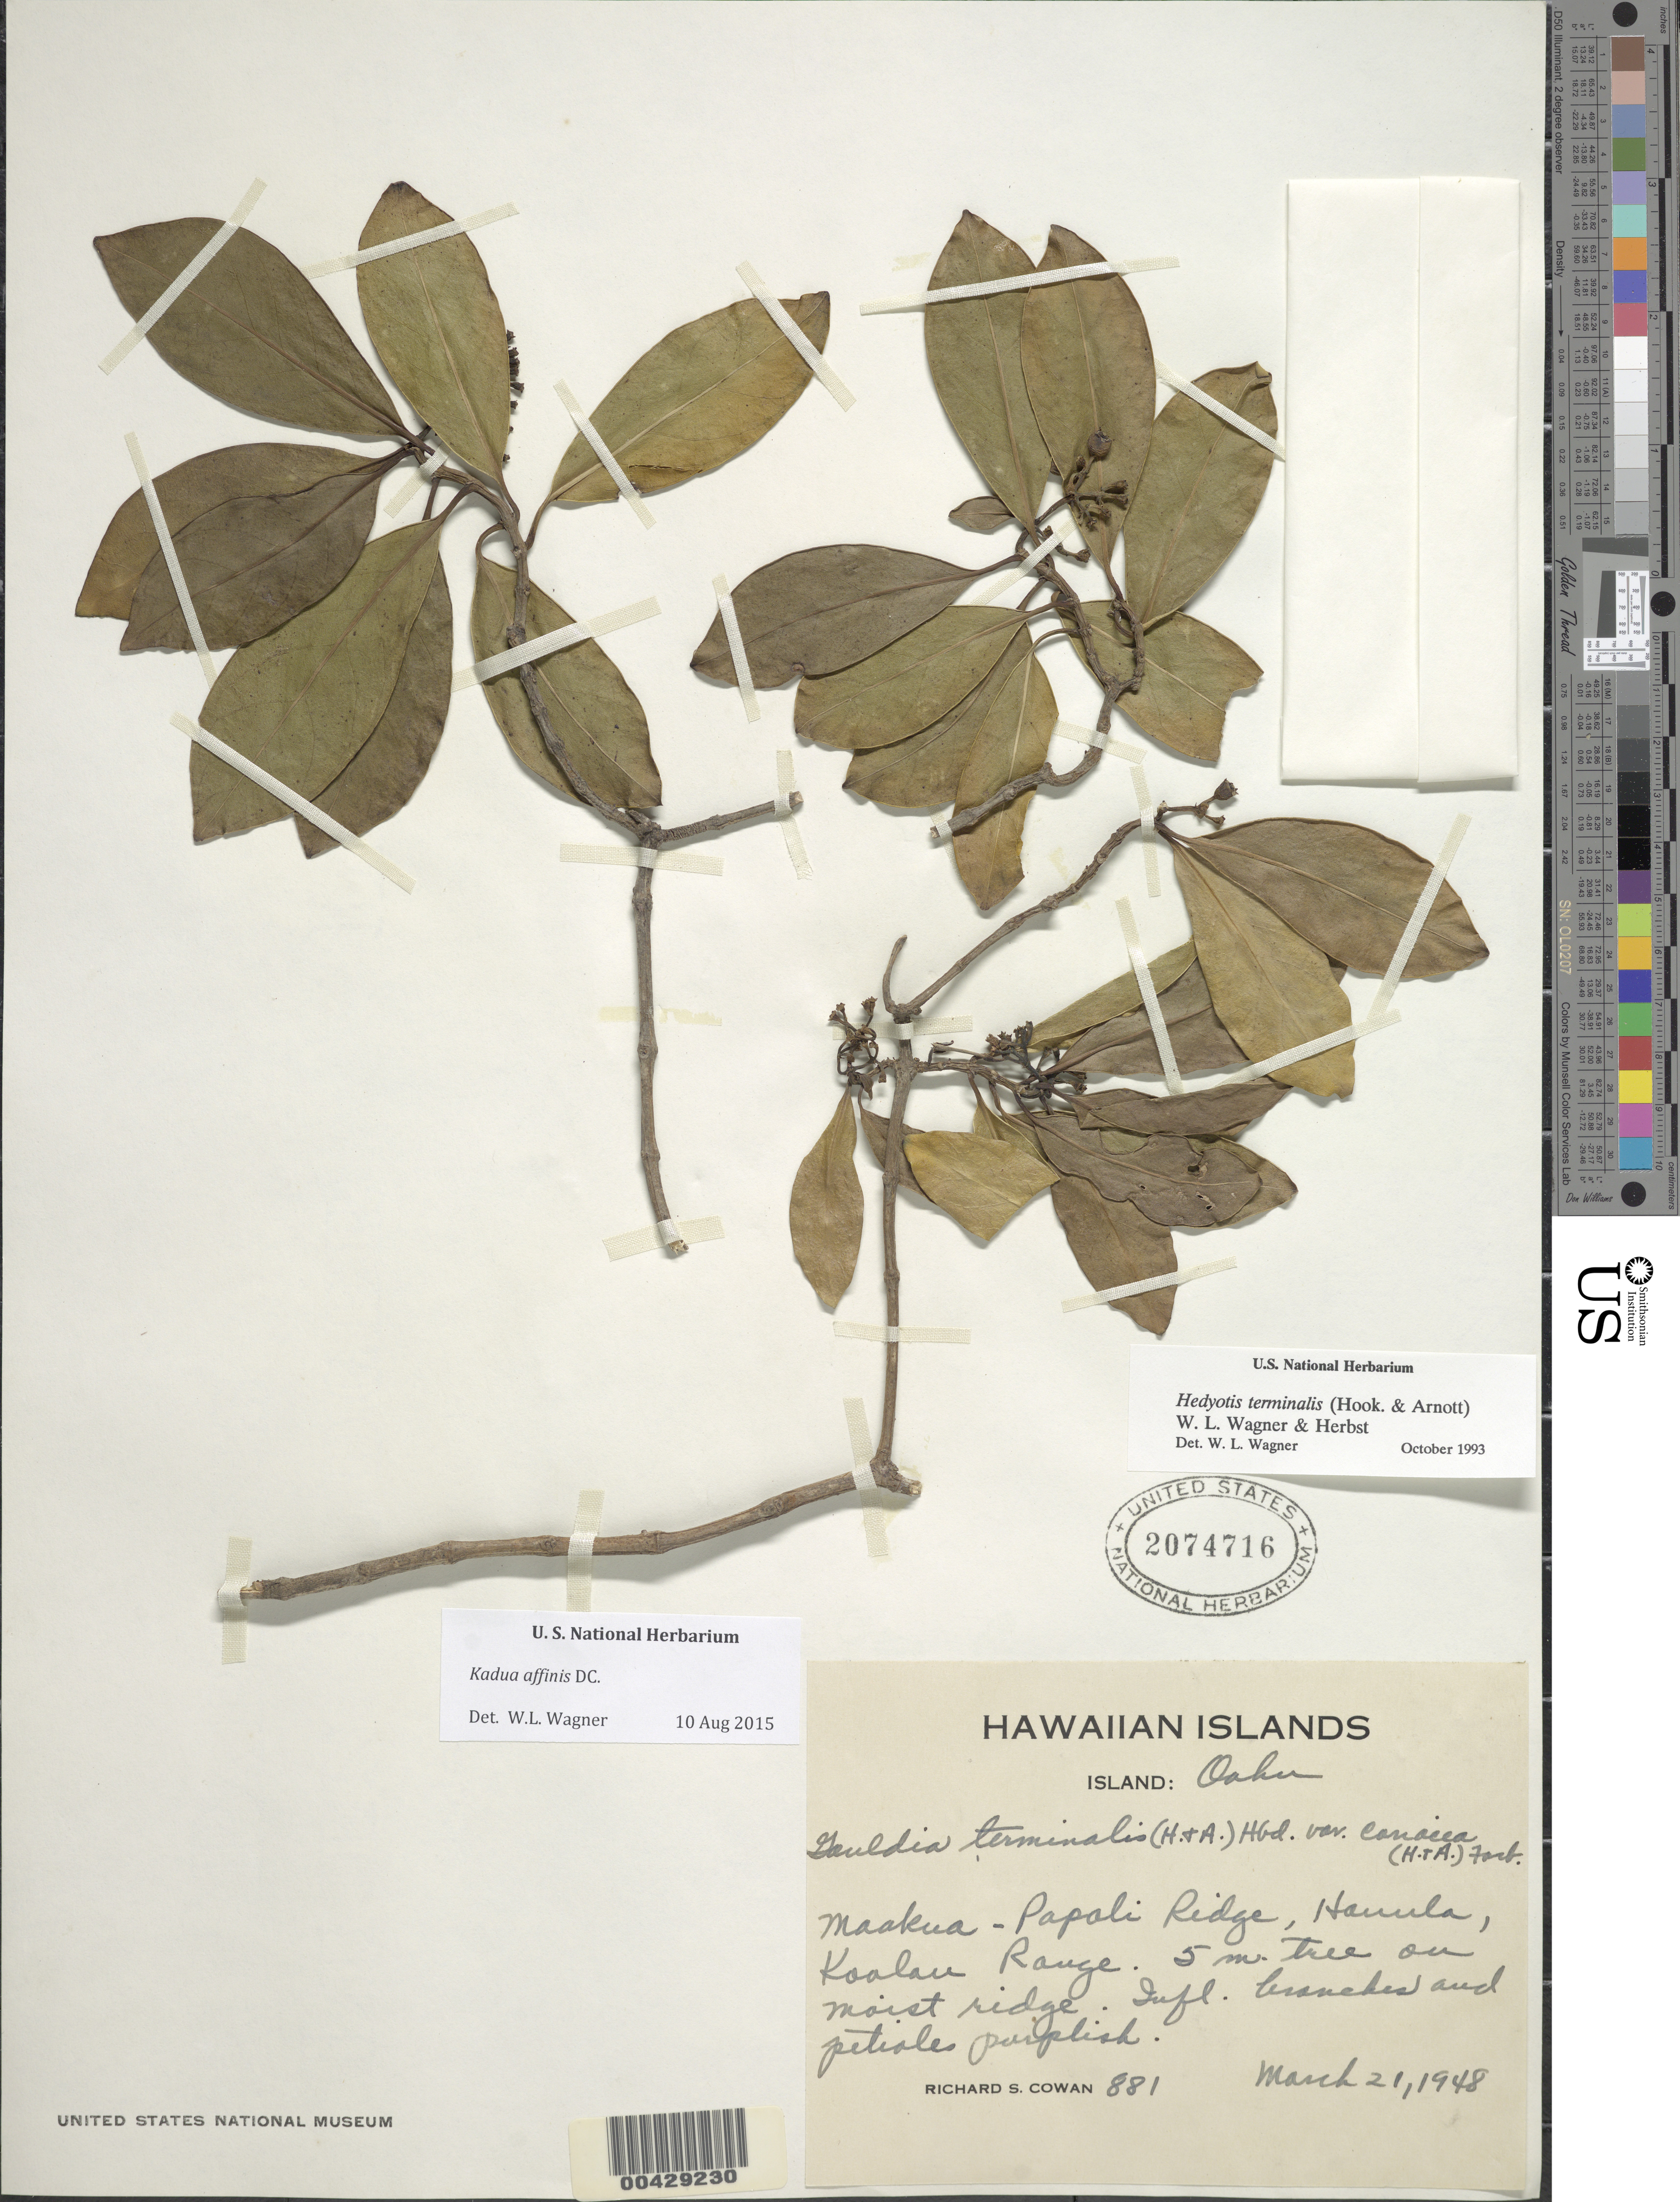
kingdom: Plantae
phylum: Tracheophyta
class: Magnoliopsida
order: Gentianales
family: Rubiaceae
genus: Kadua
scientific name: Kadua affinis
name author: DC.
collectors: R. S. Cowan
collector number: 881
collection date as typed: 21 Mar 1948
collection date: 1948-03-21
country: United States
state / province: Hawaii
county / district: Honolulu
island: Oahu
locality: Maakua-Papoli Ridge, Hauula, Koolau Range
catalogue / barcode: US 2074716